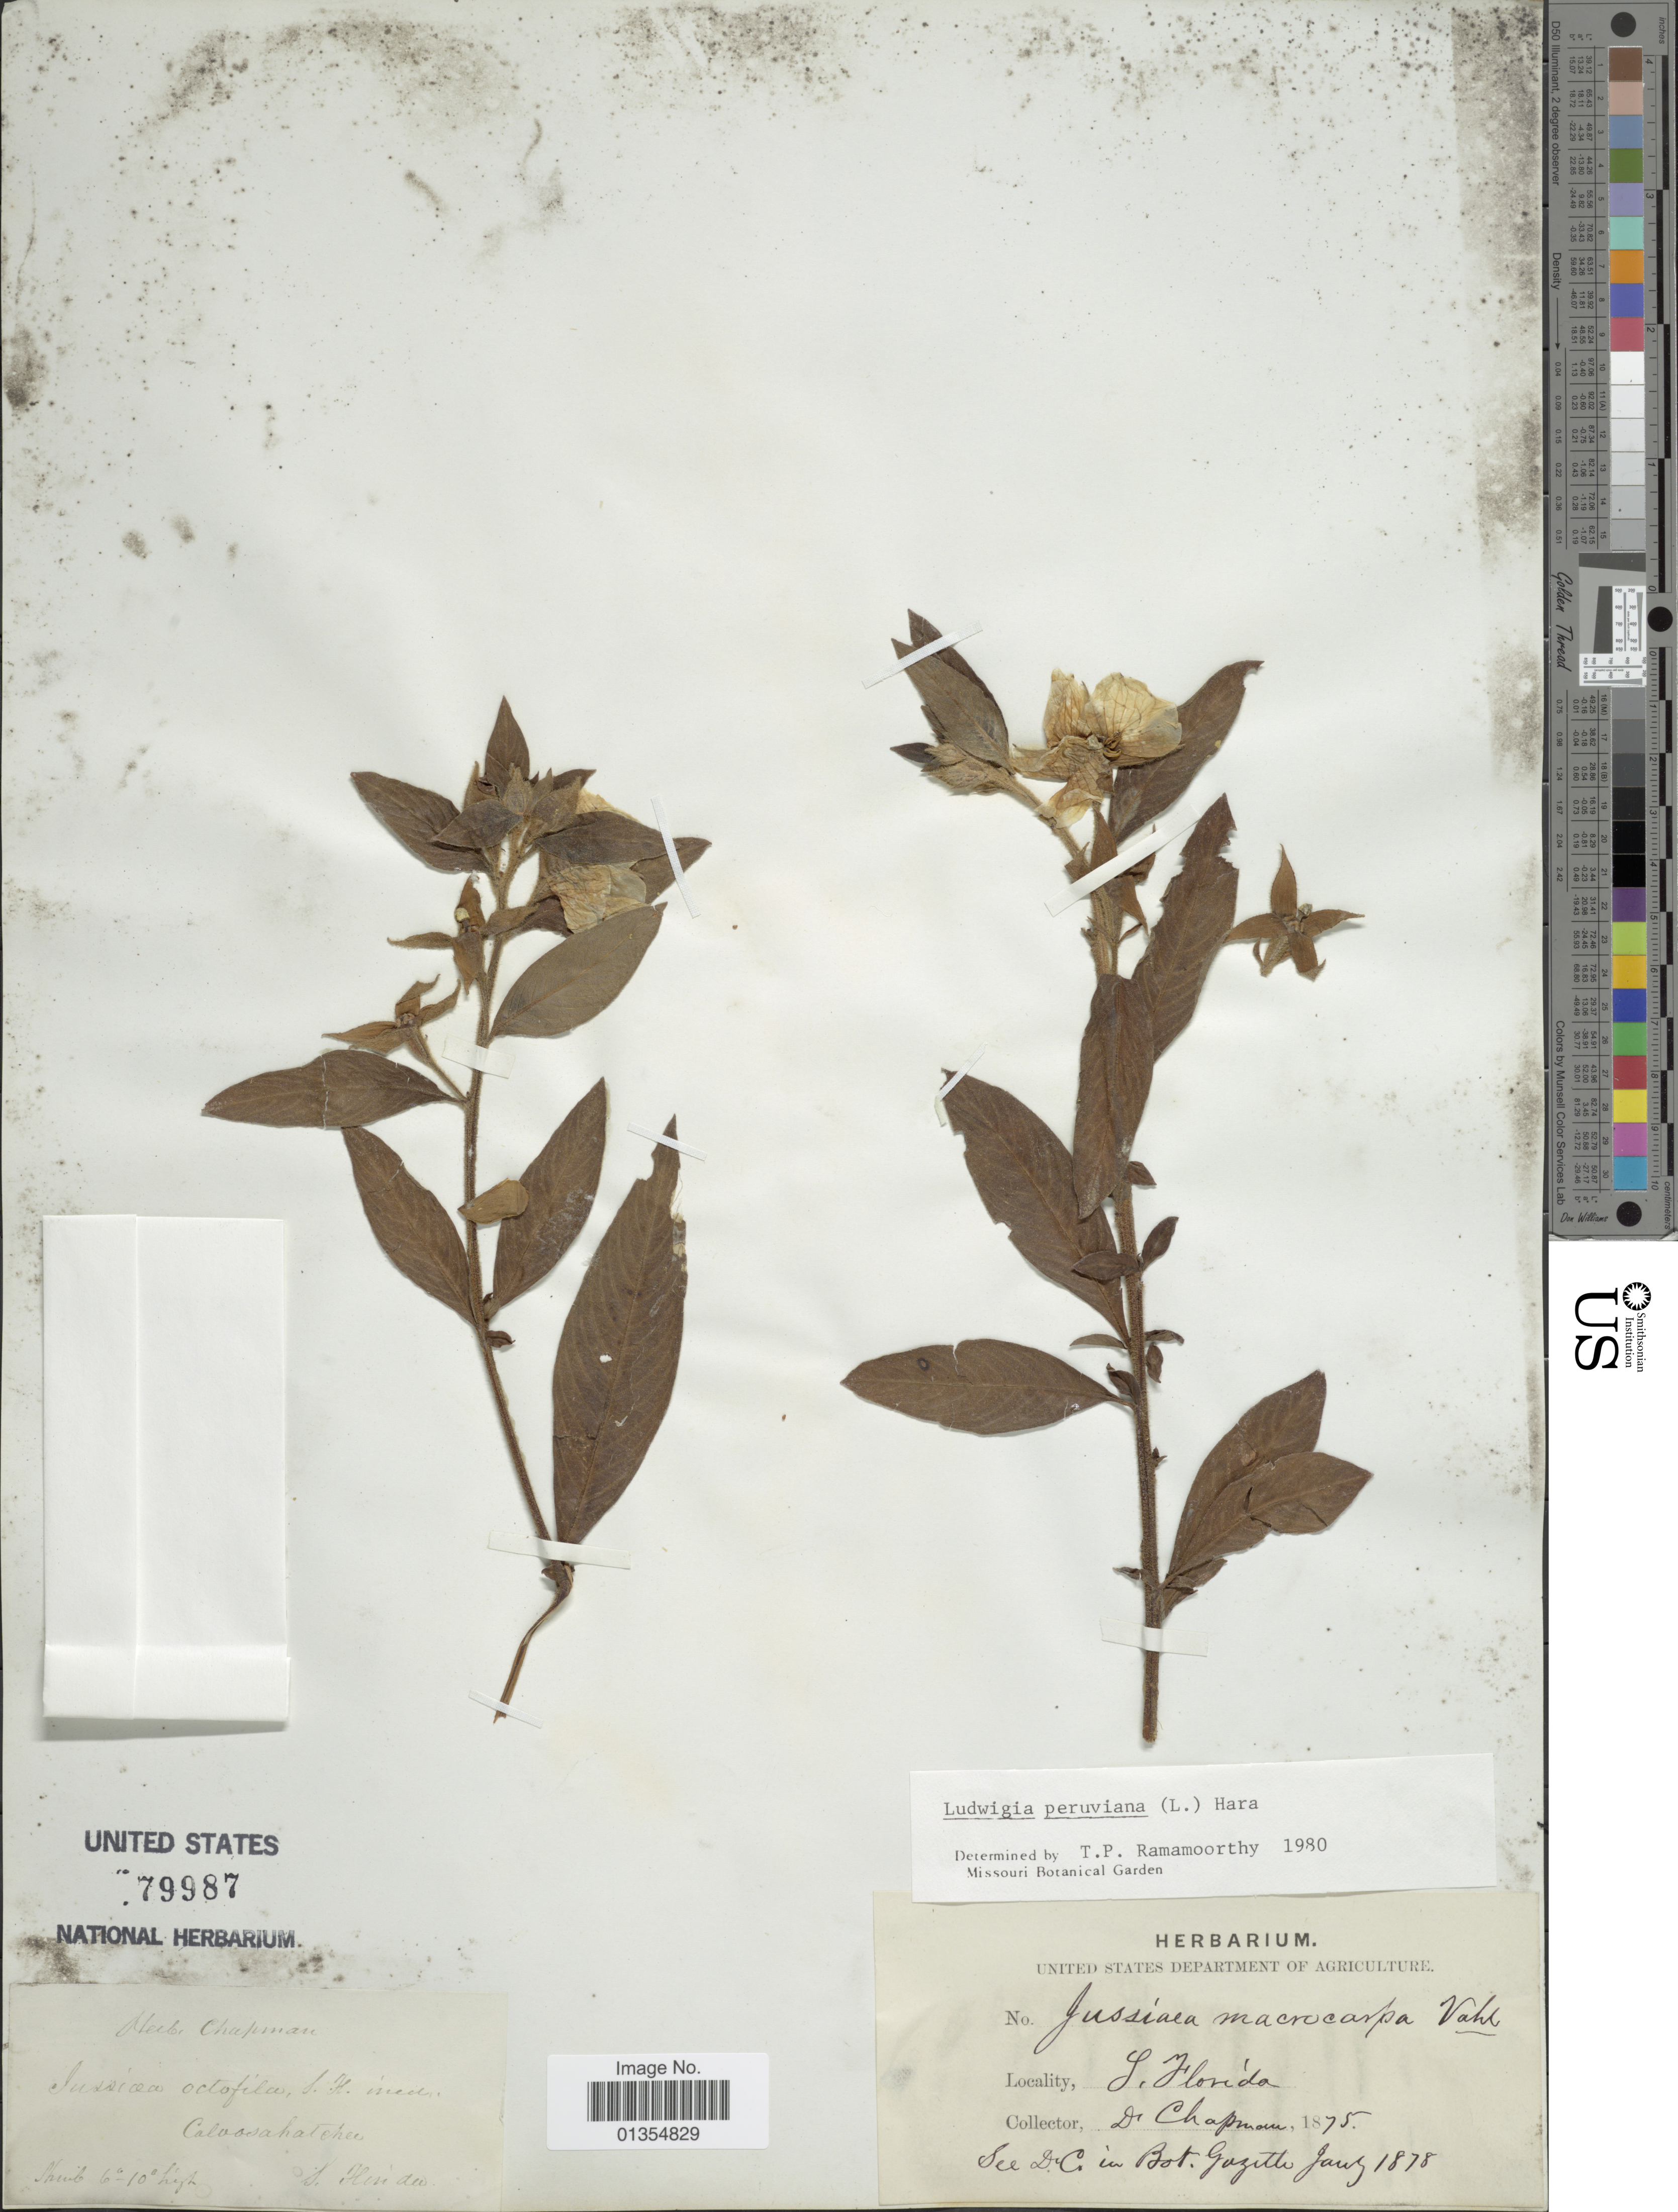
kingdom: Plantae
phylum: Tracheophyta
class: Magnoliopsida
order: Myrtales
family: Onagraceae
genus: Ludwigia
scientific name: Ludwigia peruviana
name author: (L.) H. Hara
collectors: ex herb. Chapman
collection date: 1875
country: United States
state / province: Florida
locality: S. Florida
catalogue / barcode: US 79987